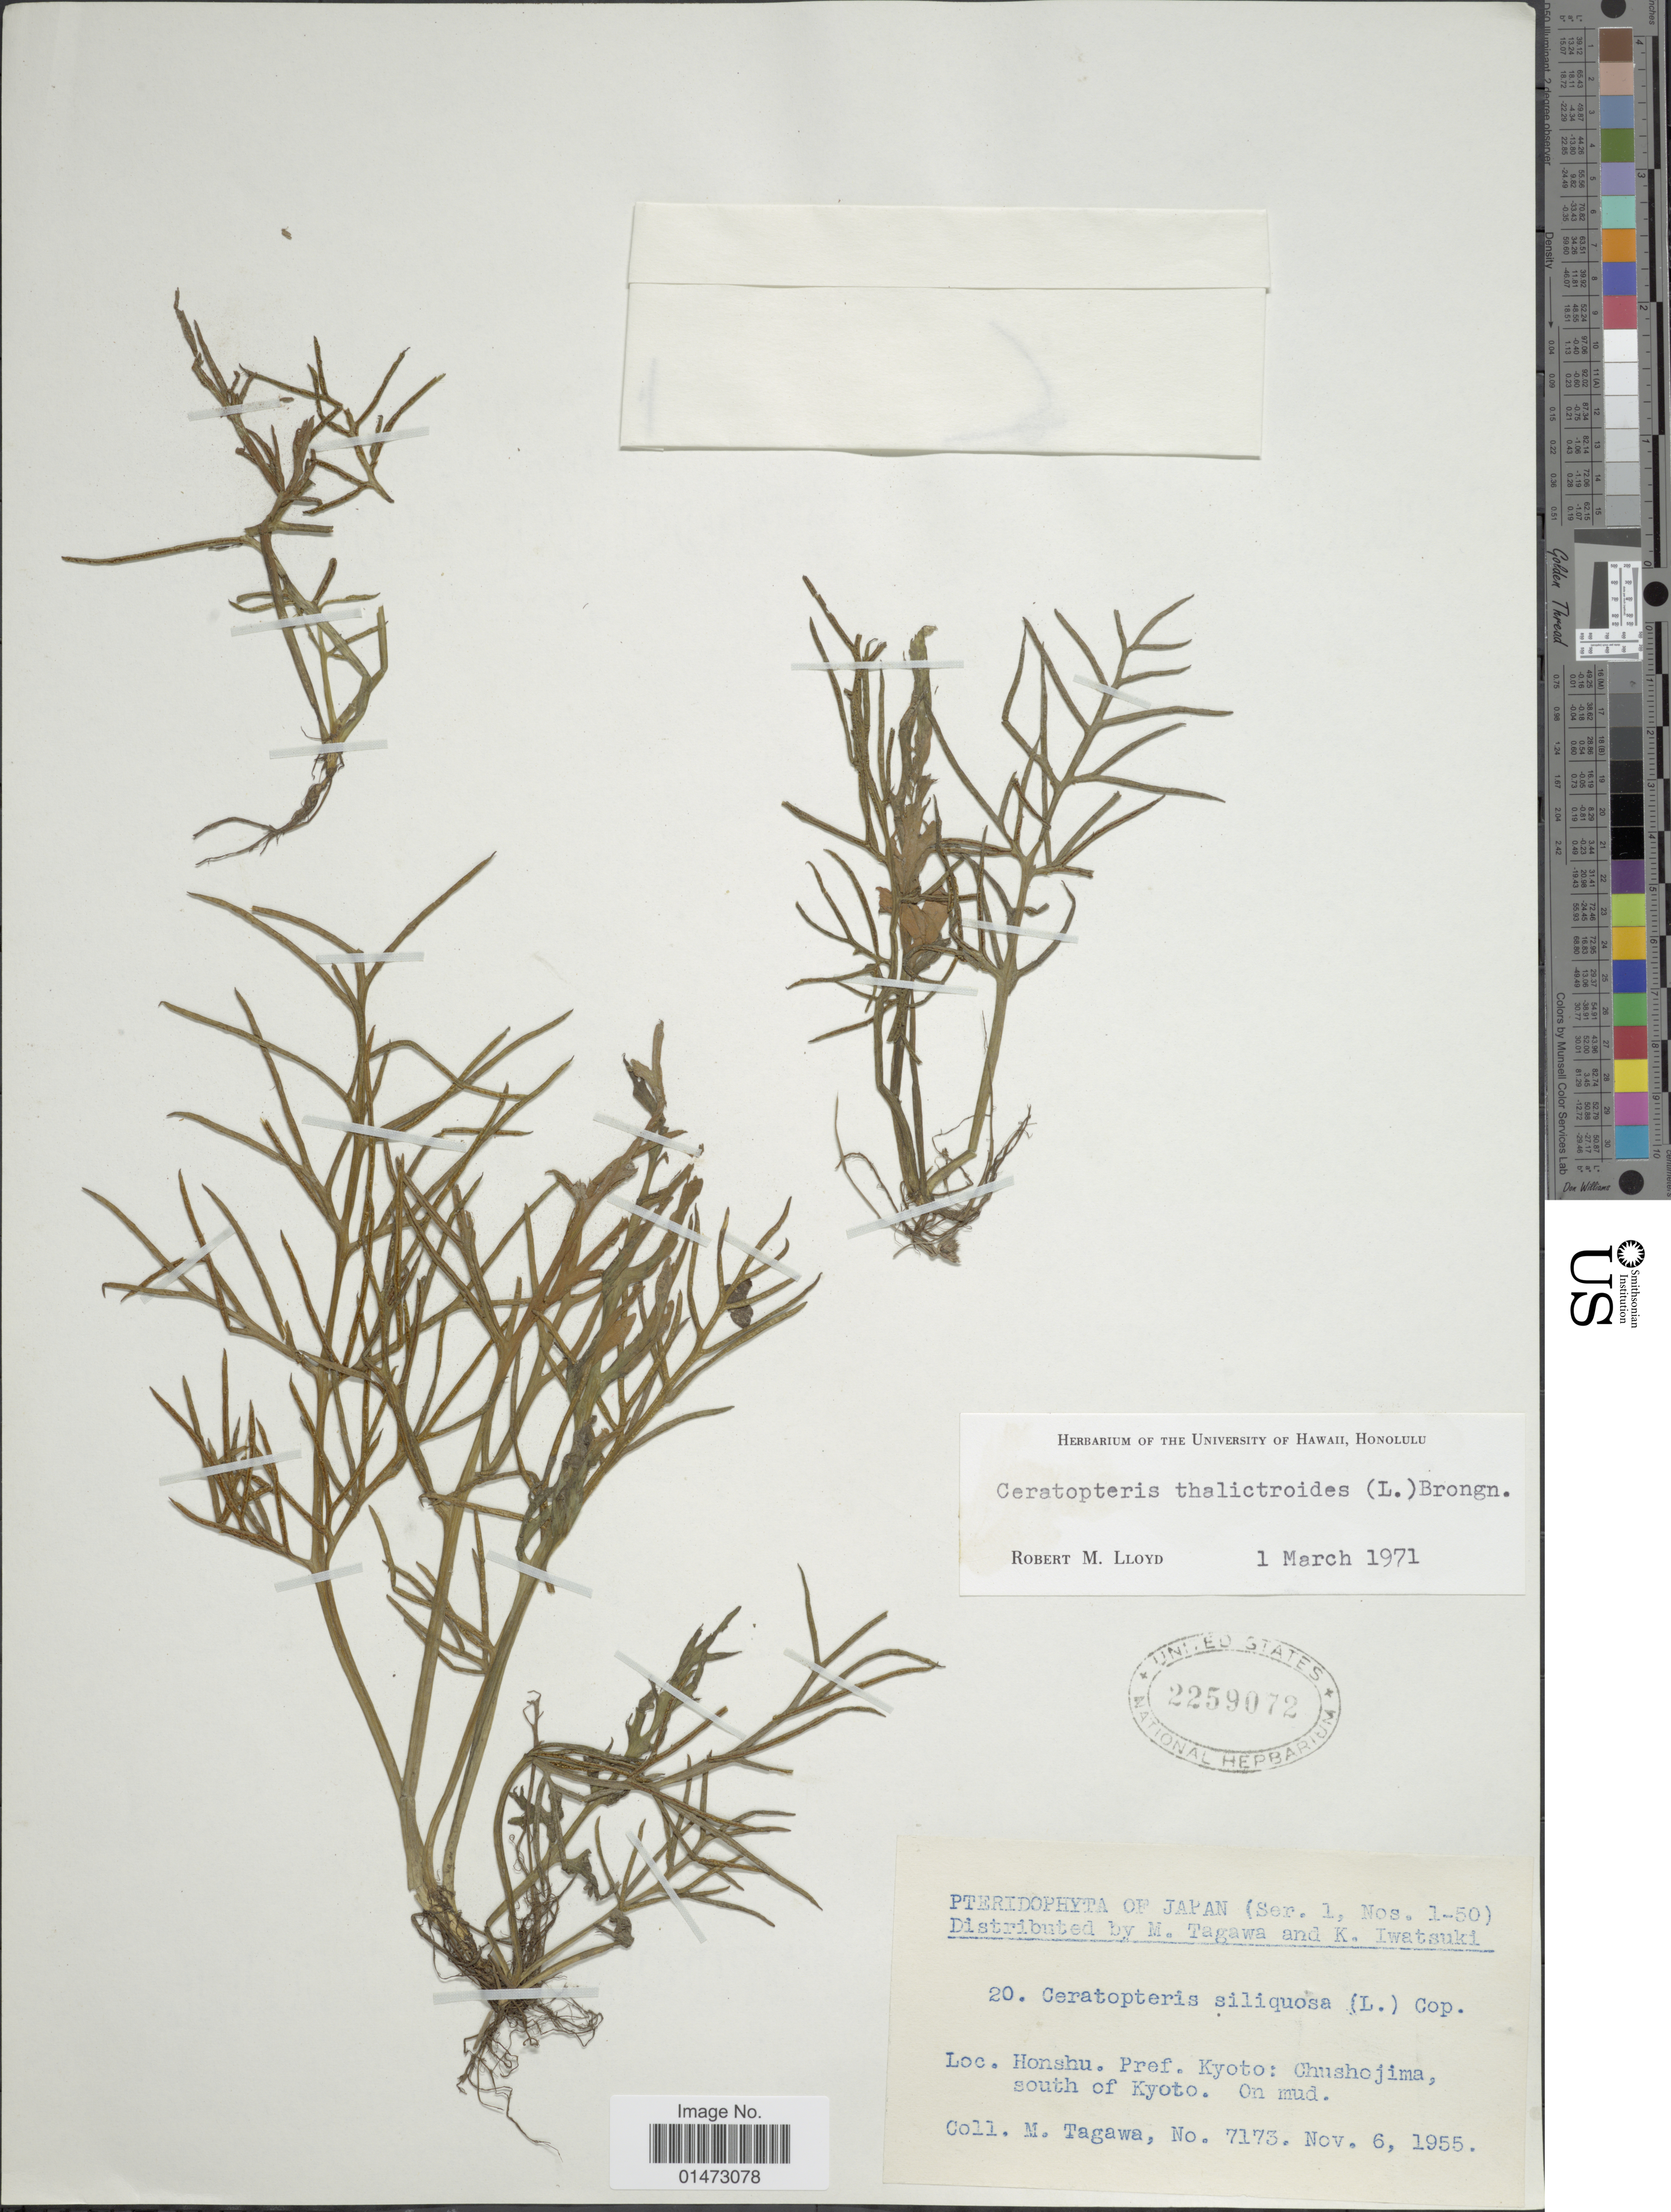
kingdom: Plantae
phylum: Tracheophyta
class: Polypodiopsida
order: Polypodiales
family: Pteridaceae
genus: Ceratopteris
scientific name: Ceratopteris thalictroides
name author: (L.) Brongn.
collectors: M. Tagawa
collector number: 7173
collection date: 1955-11-06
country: Japan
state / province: Kyoto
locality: Honshu: Chushojima, south of Kyoto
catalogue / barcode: US 2259072